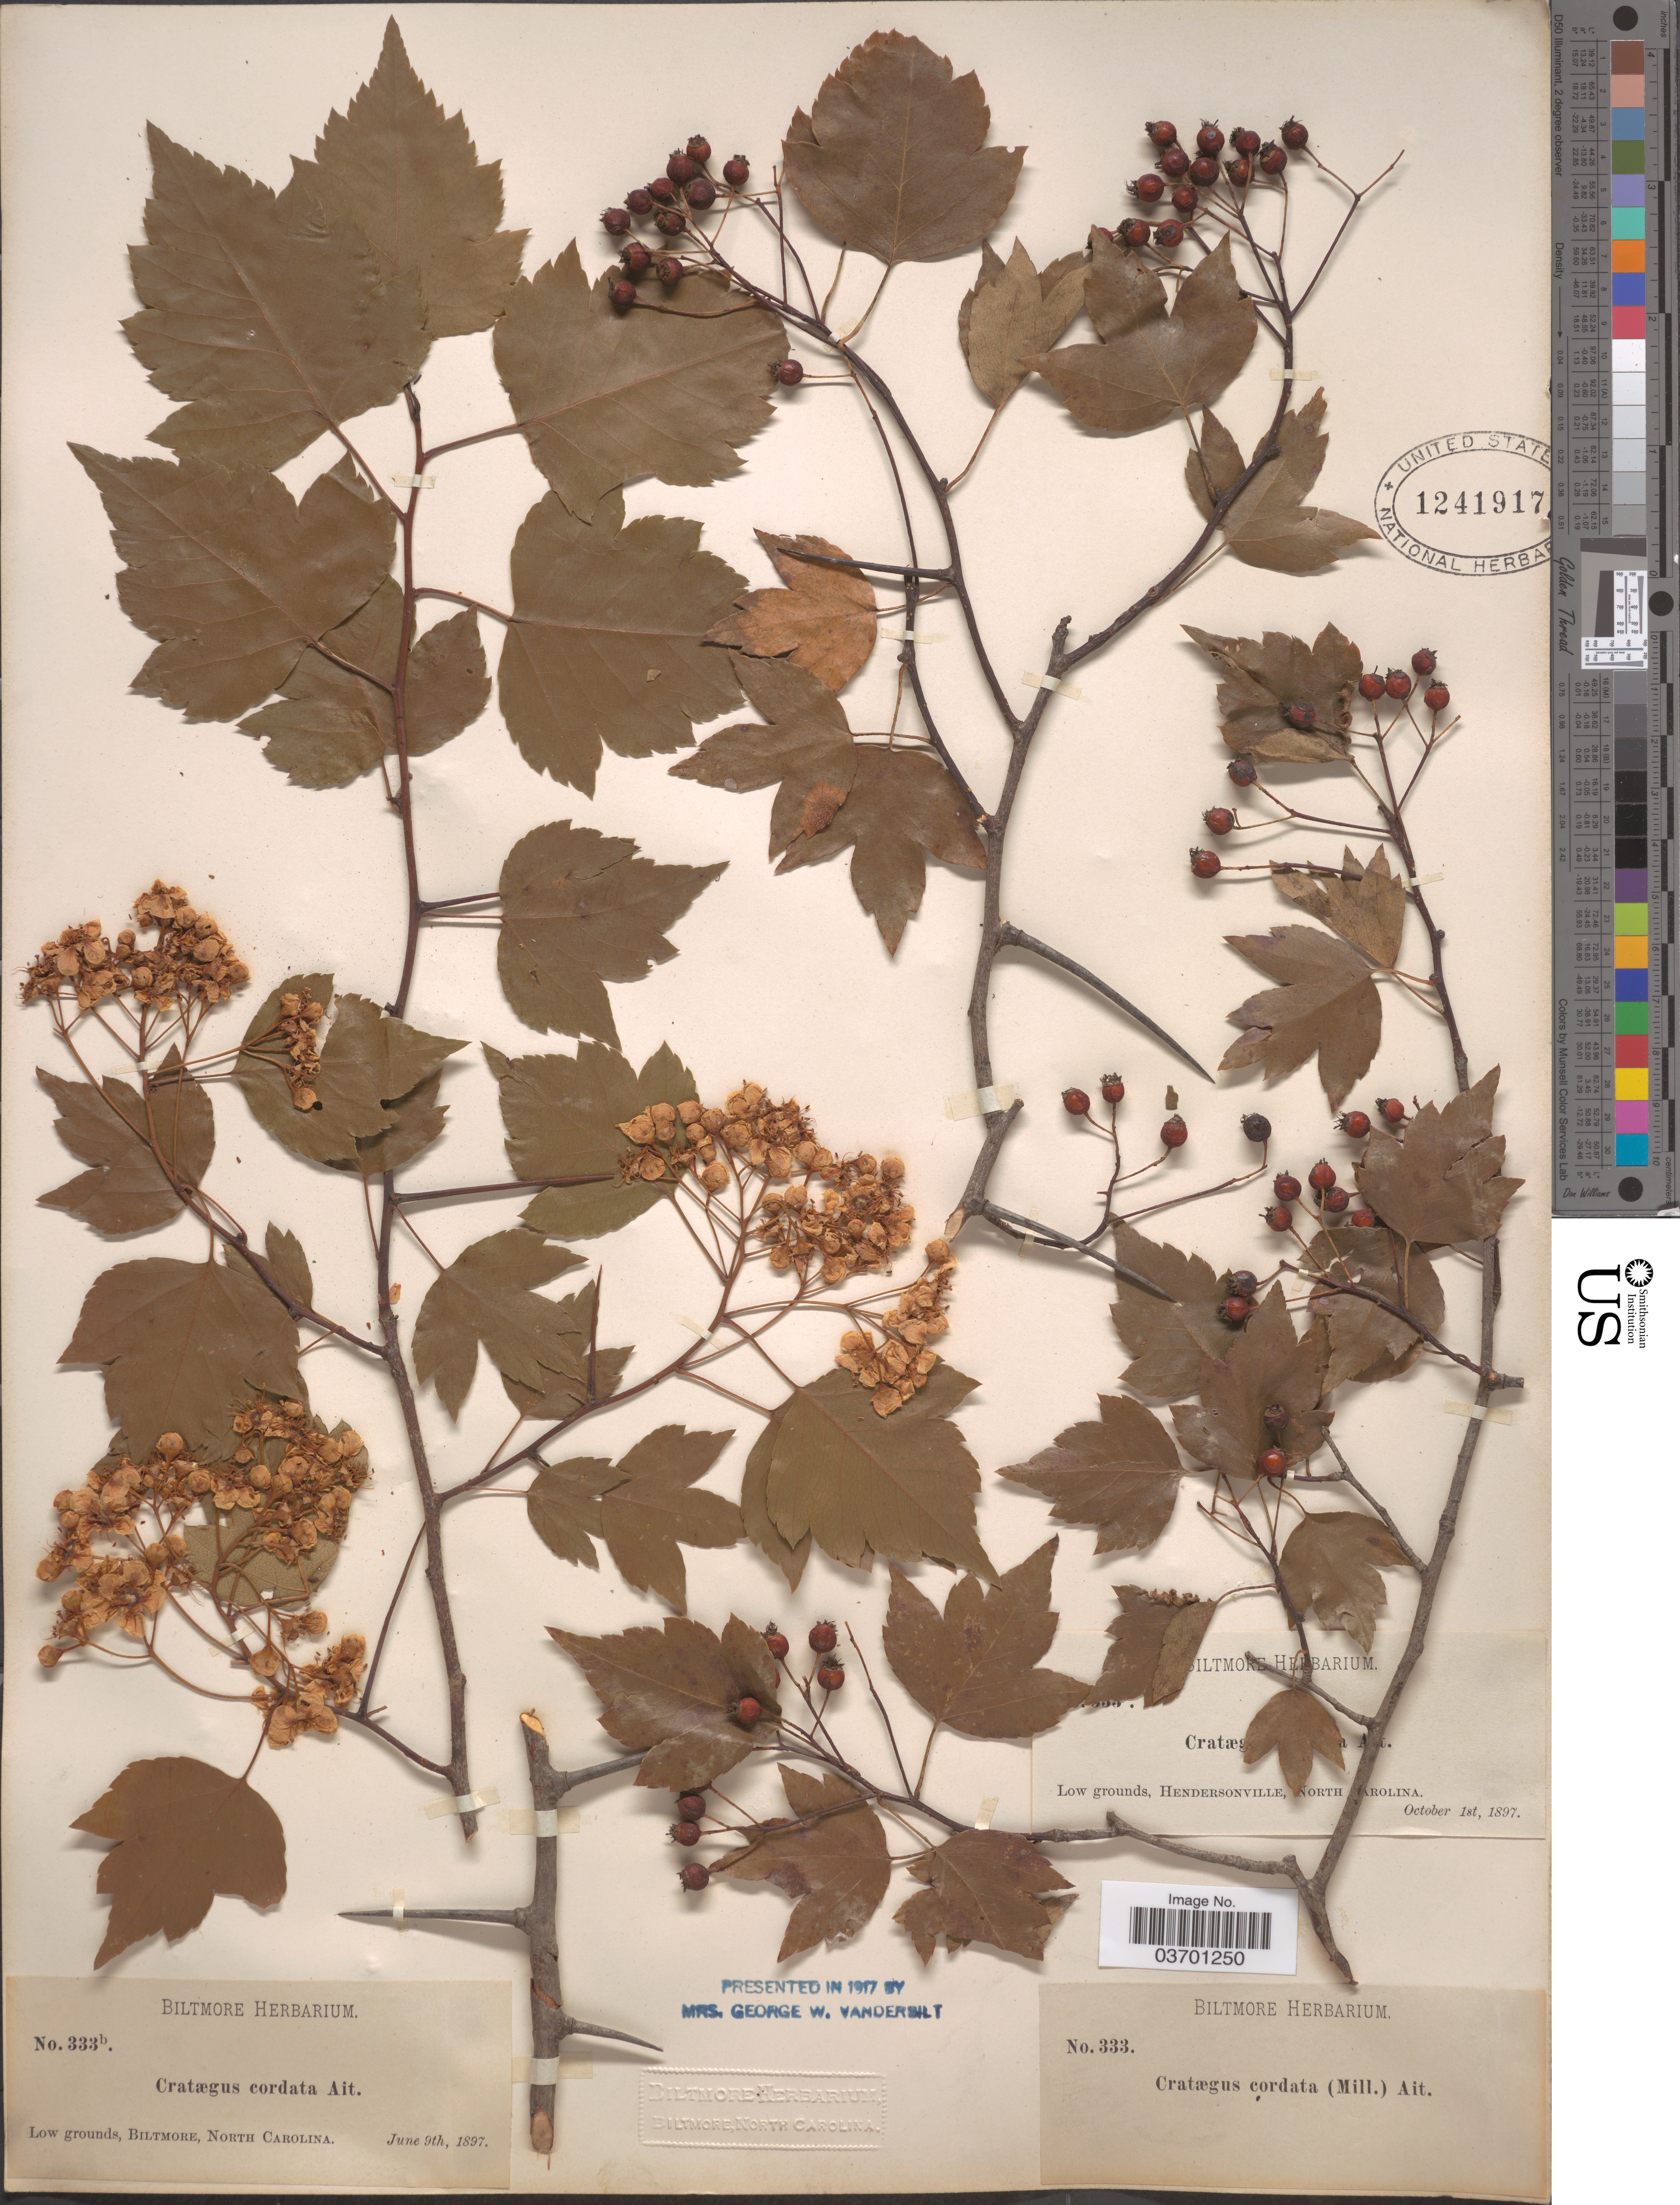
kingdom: Plantae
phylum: Tracheophyta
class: Magnoliopsida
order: Rosales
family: Rosaceae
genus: Crataegus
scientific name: Crataegus phaenopyrum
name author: (L. f.) Medik.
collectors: ex herb. Biltmore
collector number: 333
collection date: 1897-10-01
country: United States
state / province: North Carolina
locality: Hendersonville.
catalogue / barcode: US 1241917-2